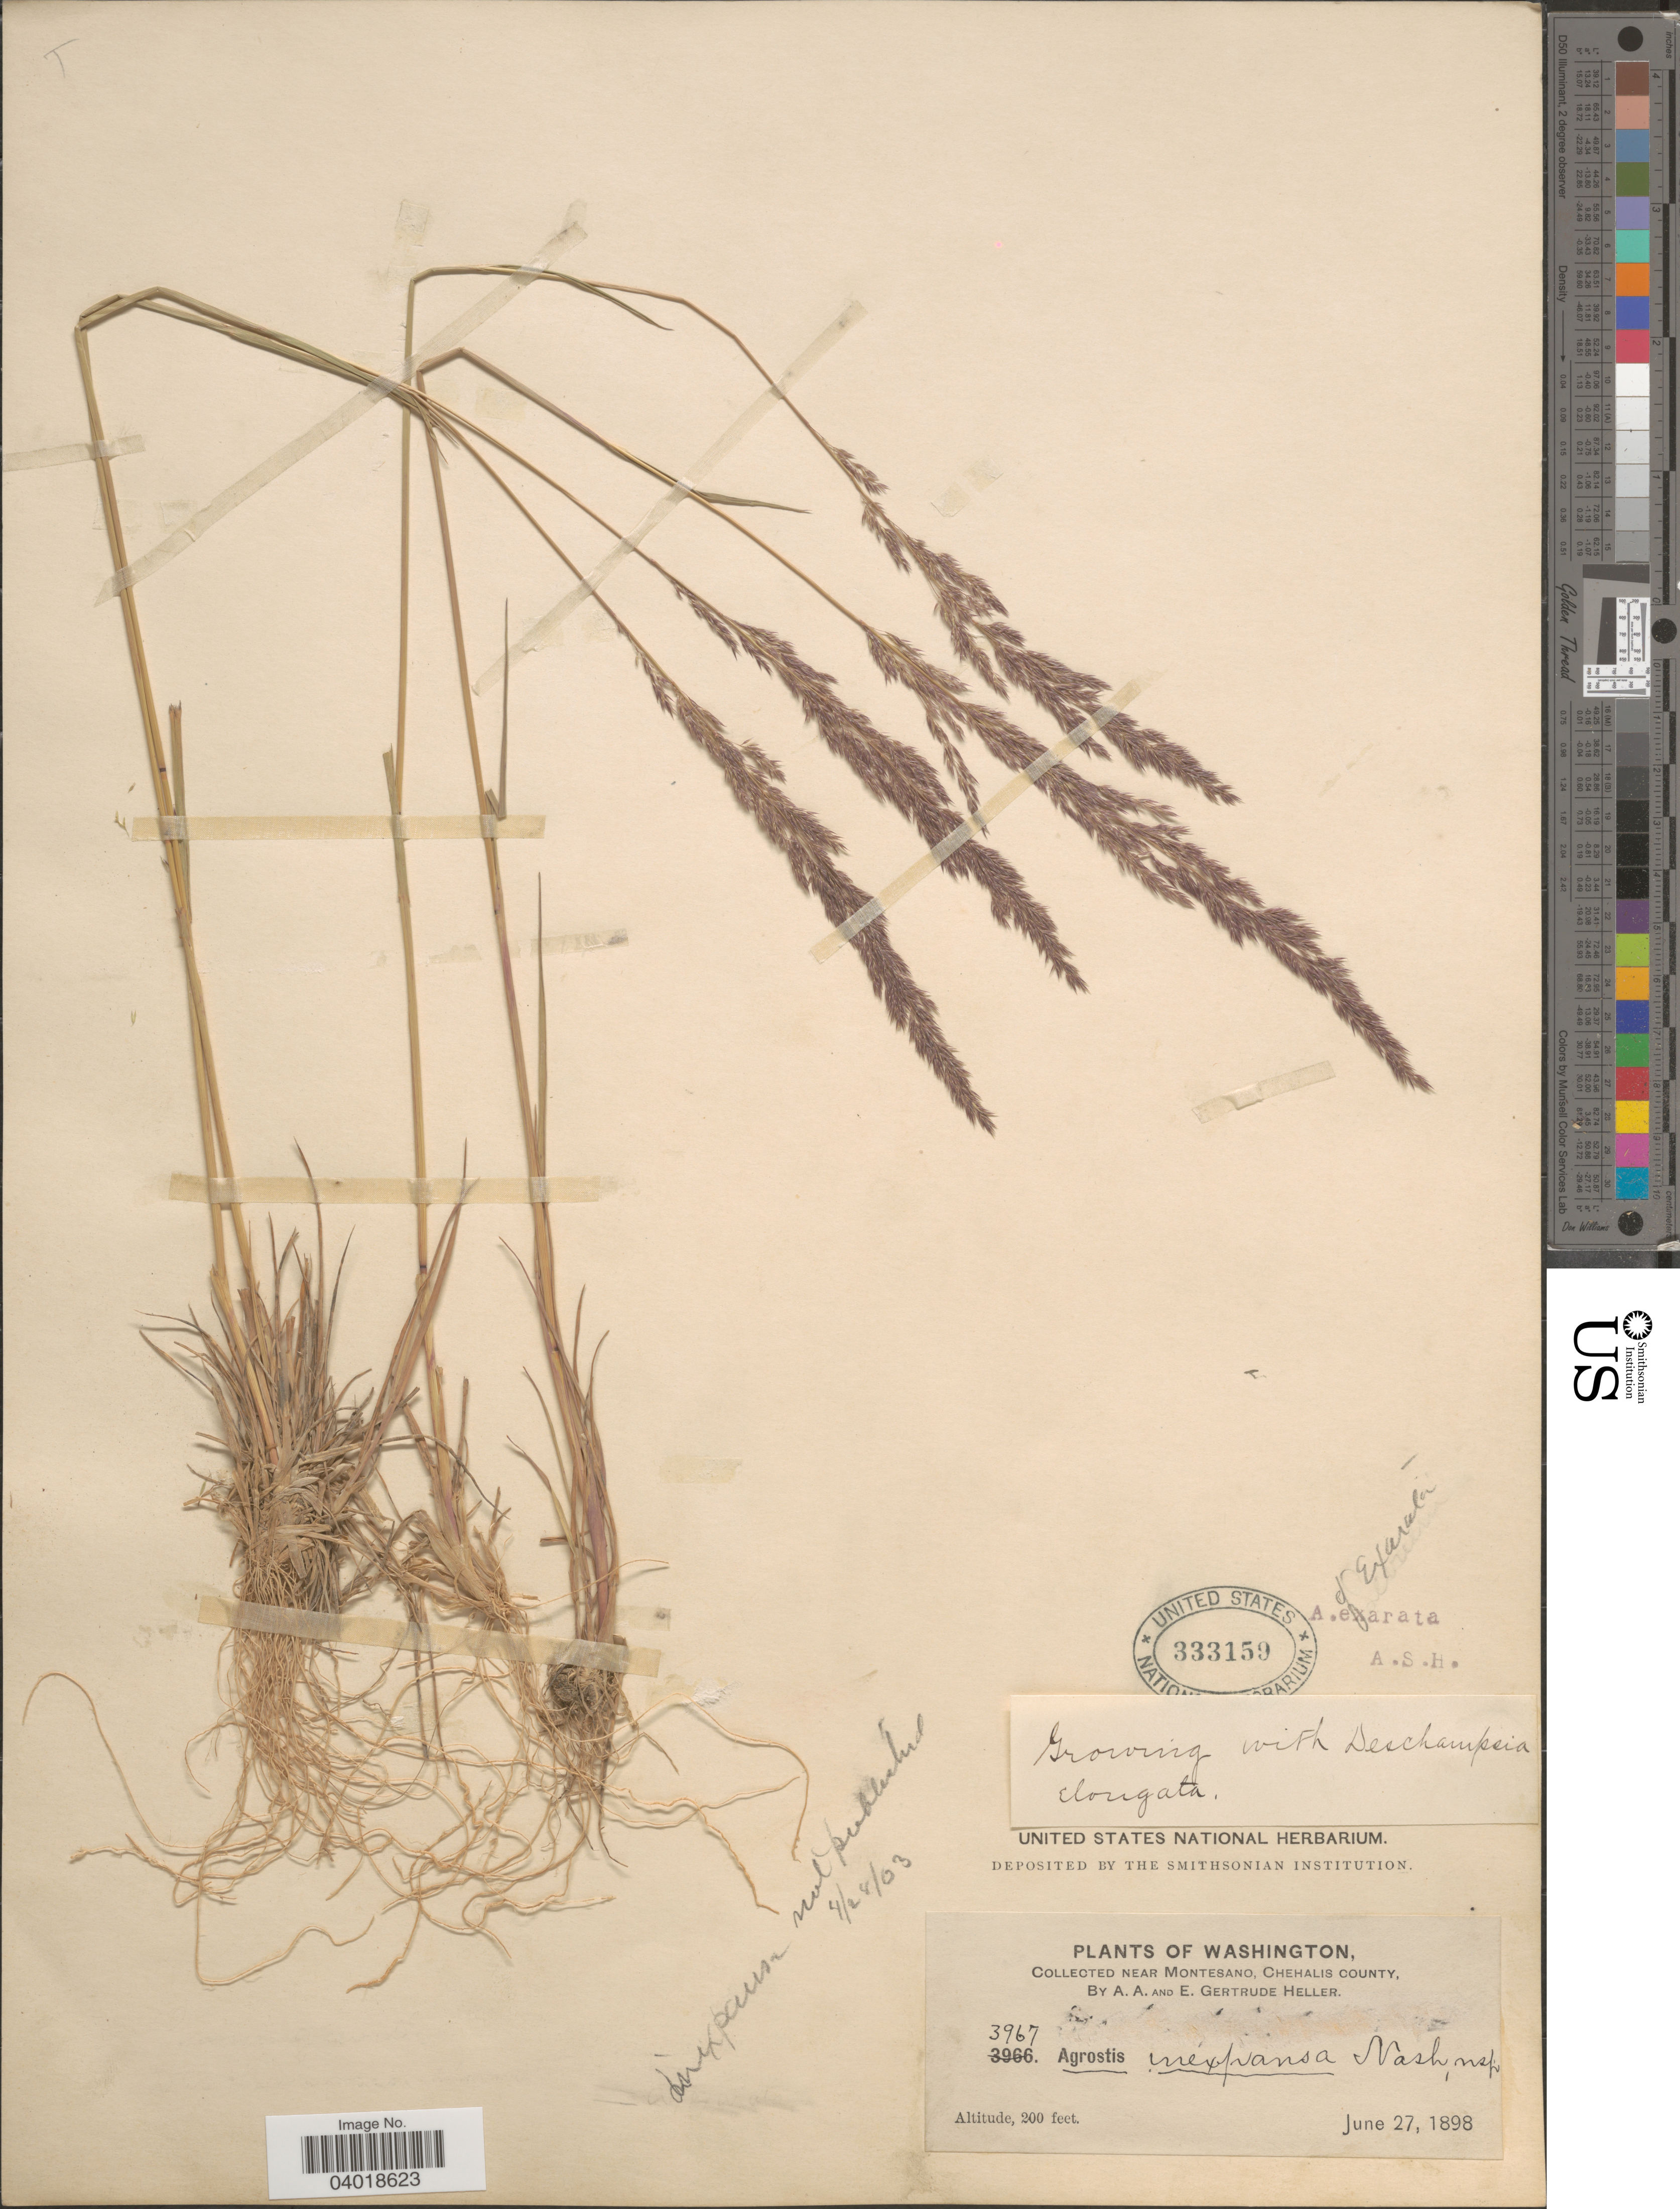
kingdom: Plantae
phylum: Tracheophyta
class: Liliopsida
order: Poales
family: Poaceae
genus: Agrostis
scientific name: Agrostis exarata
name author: Trin.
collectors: A. A. Heller & E. G. Heller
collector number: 3967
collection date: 1898-06-27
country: United States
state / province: Washington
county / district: Grays Harbor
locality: Near Montesano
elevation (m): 61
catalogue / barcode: US 333159